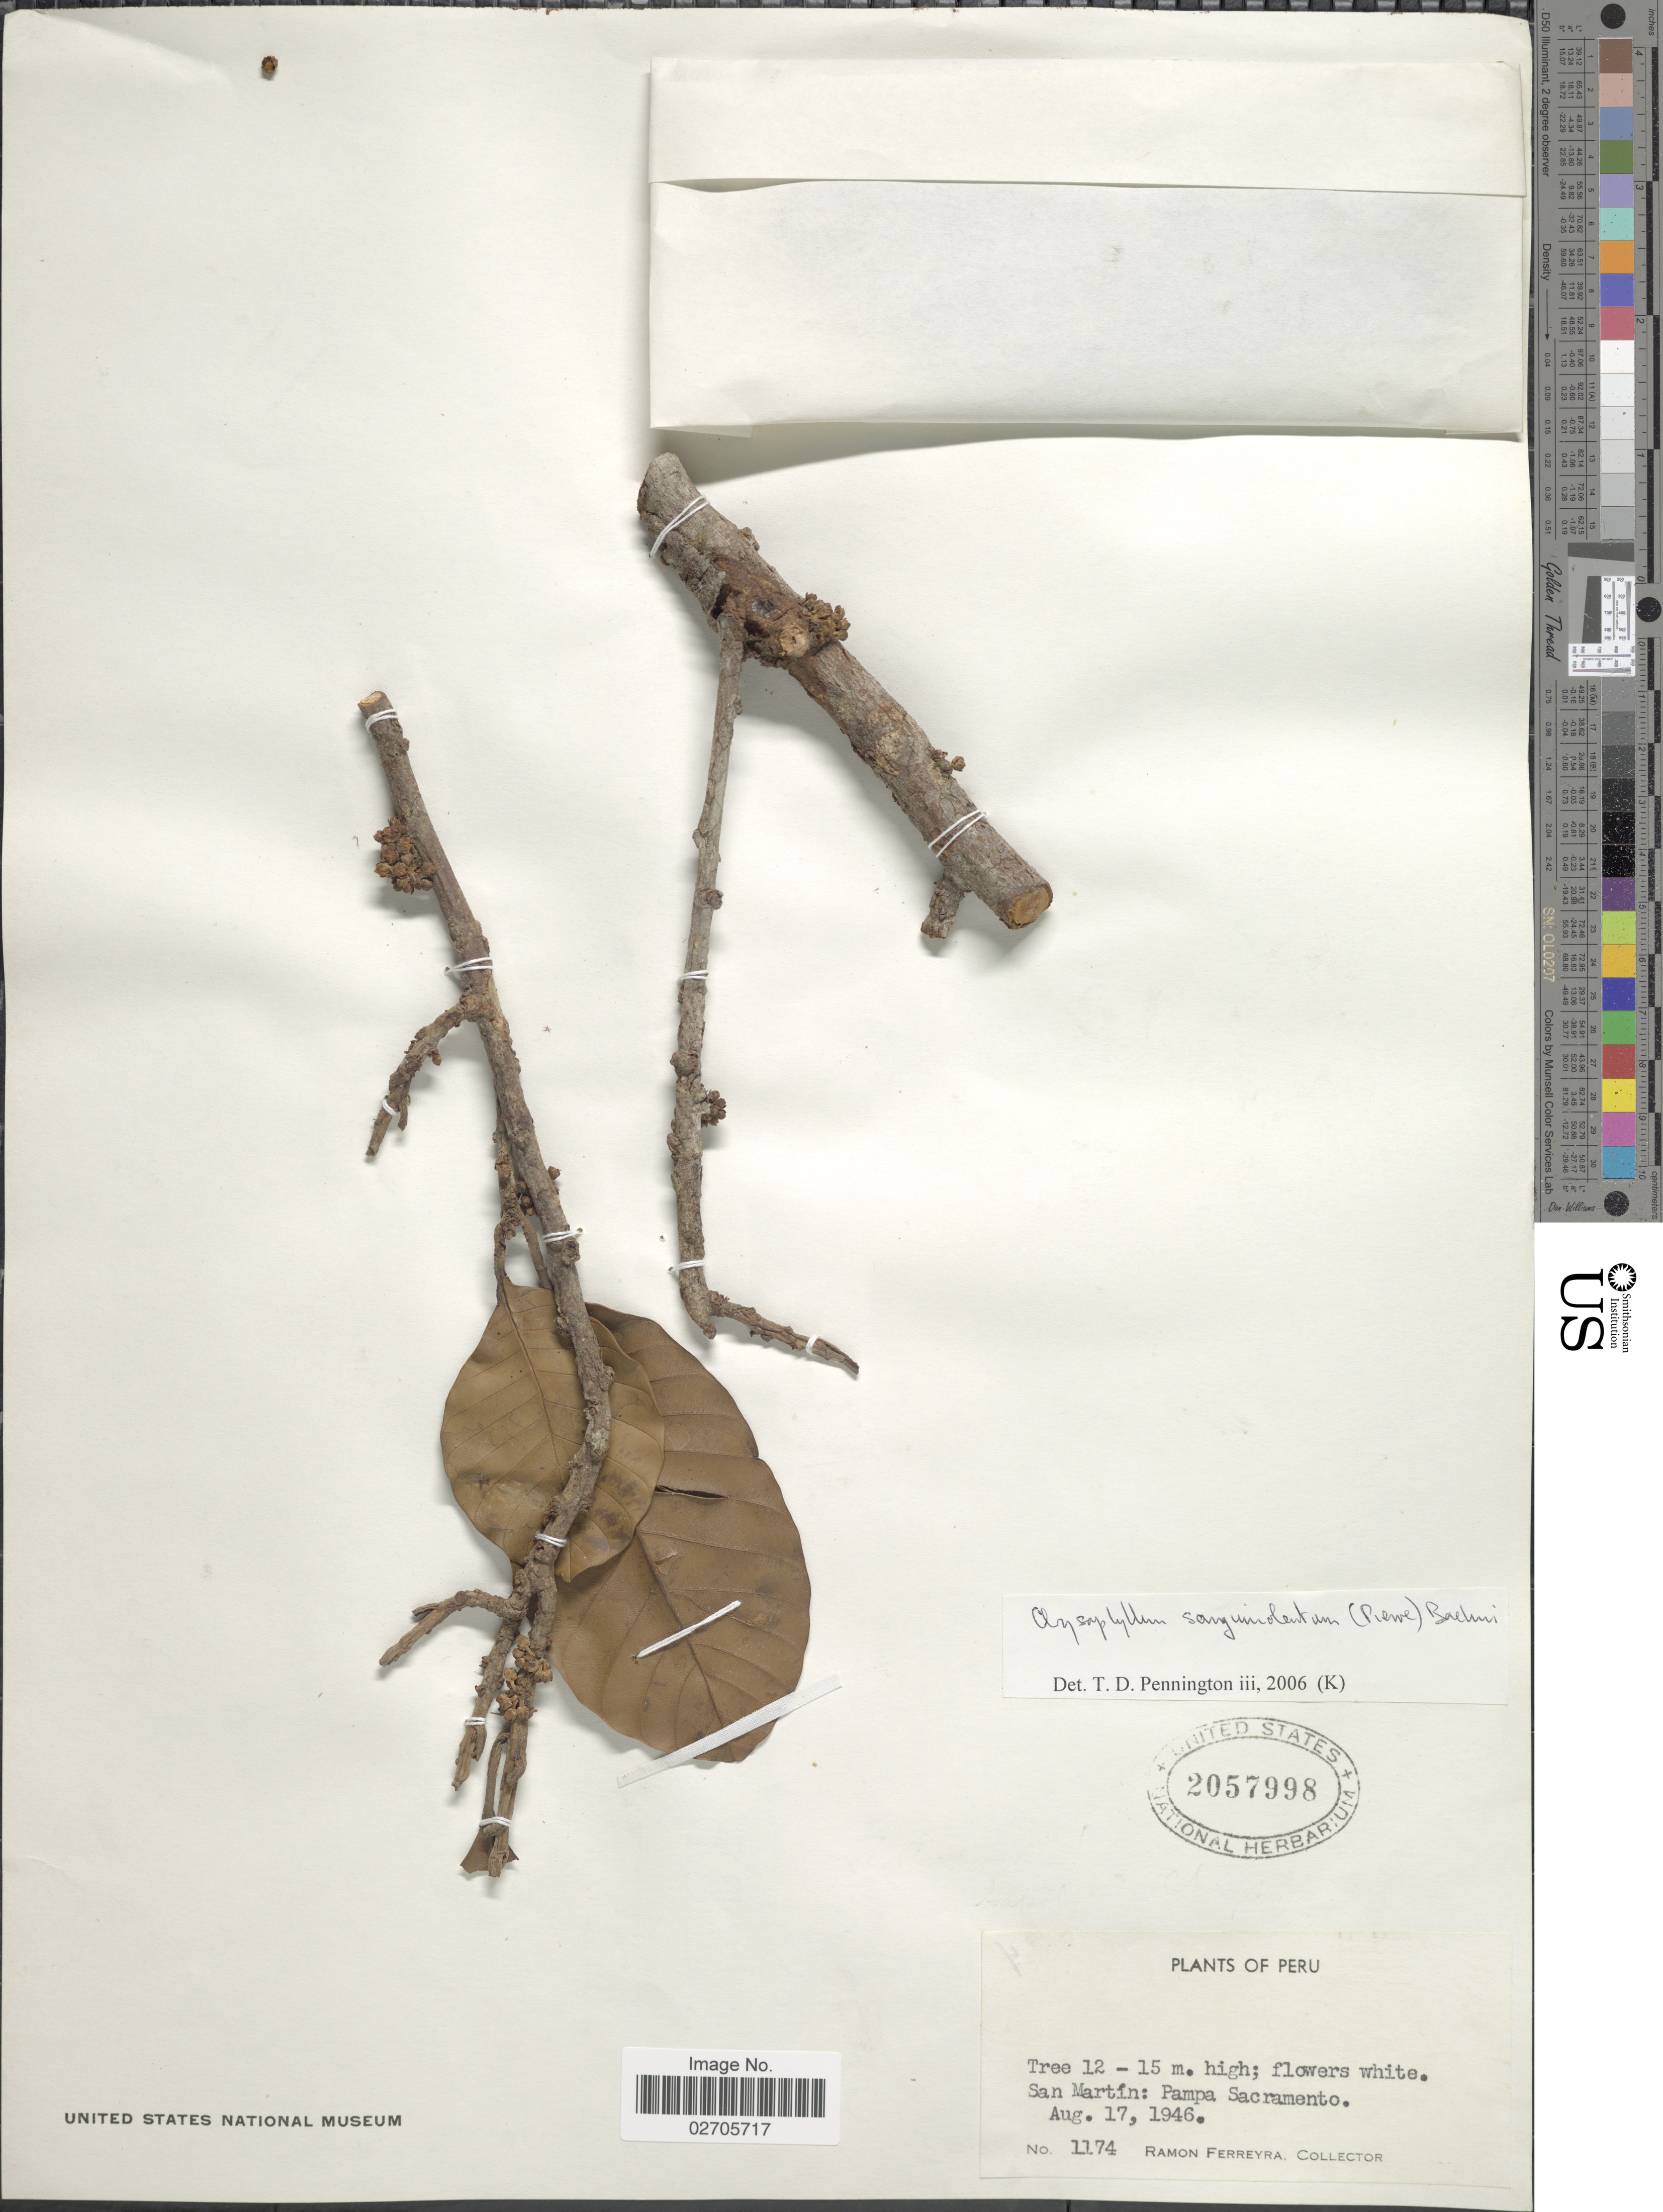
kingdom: Plantae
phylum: Tracheophyta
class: Magnoliopsida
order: Ericales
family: Sapotaceae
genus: Chrysophyllum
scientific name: Chrysophyllum sanguinolentum subsp. sanguinolentum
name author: (Pierre) Baehni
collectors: R. A. Ferreyra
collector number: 1174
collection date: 1946-08-17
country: Peru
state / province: San Martín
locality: Pampa Sacramento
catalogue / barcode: US 2057998